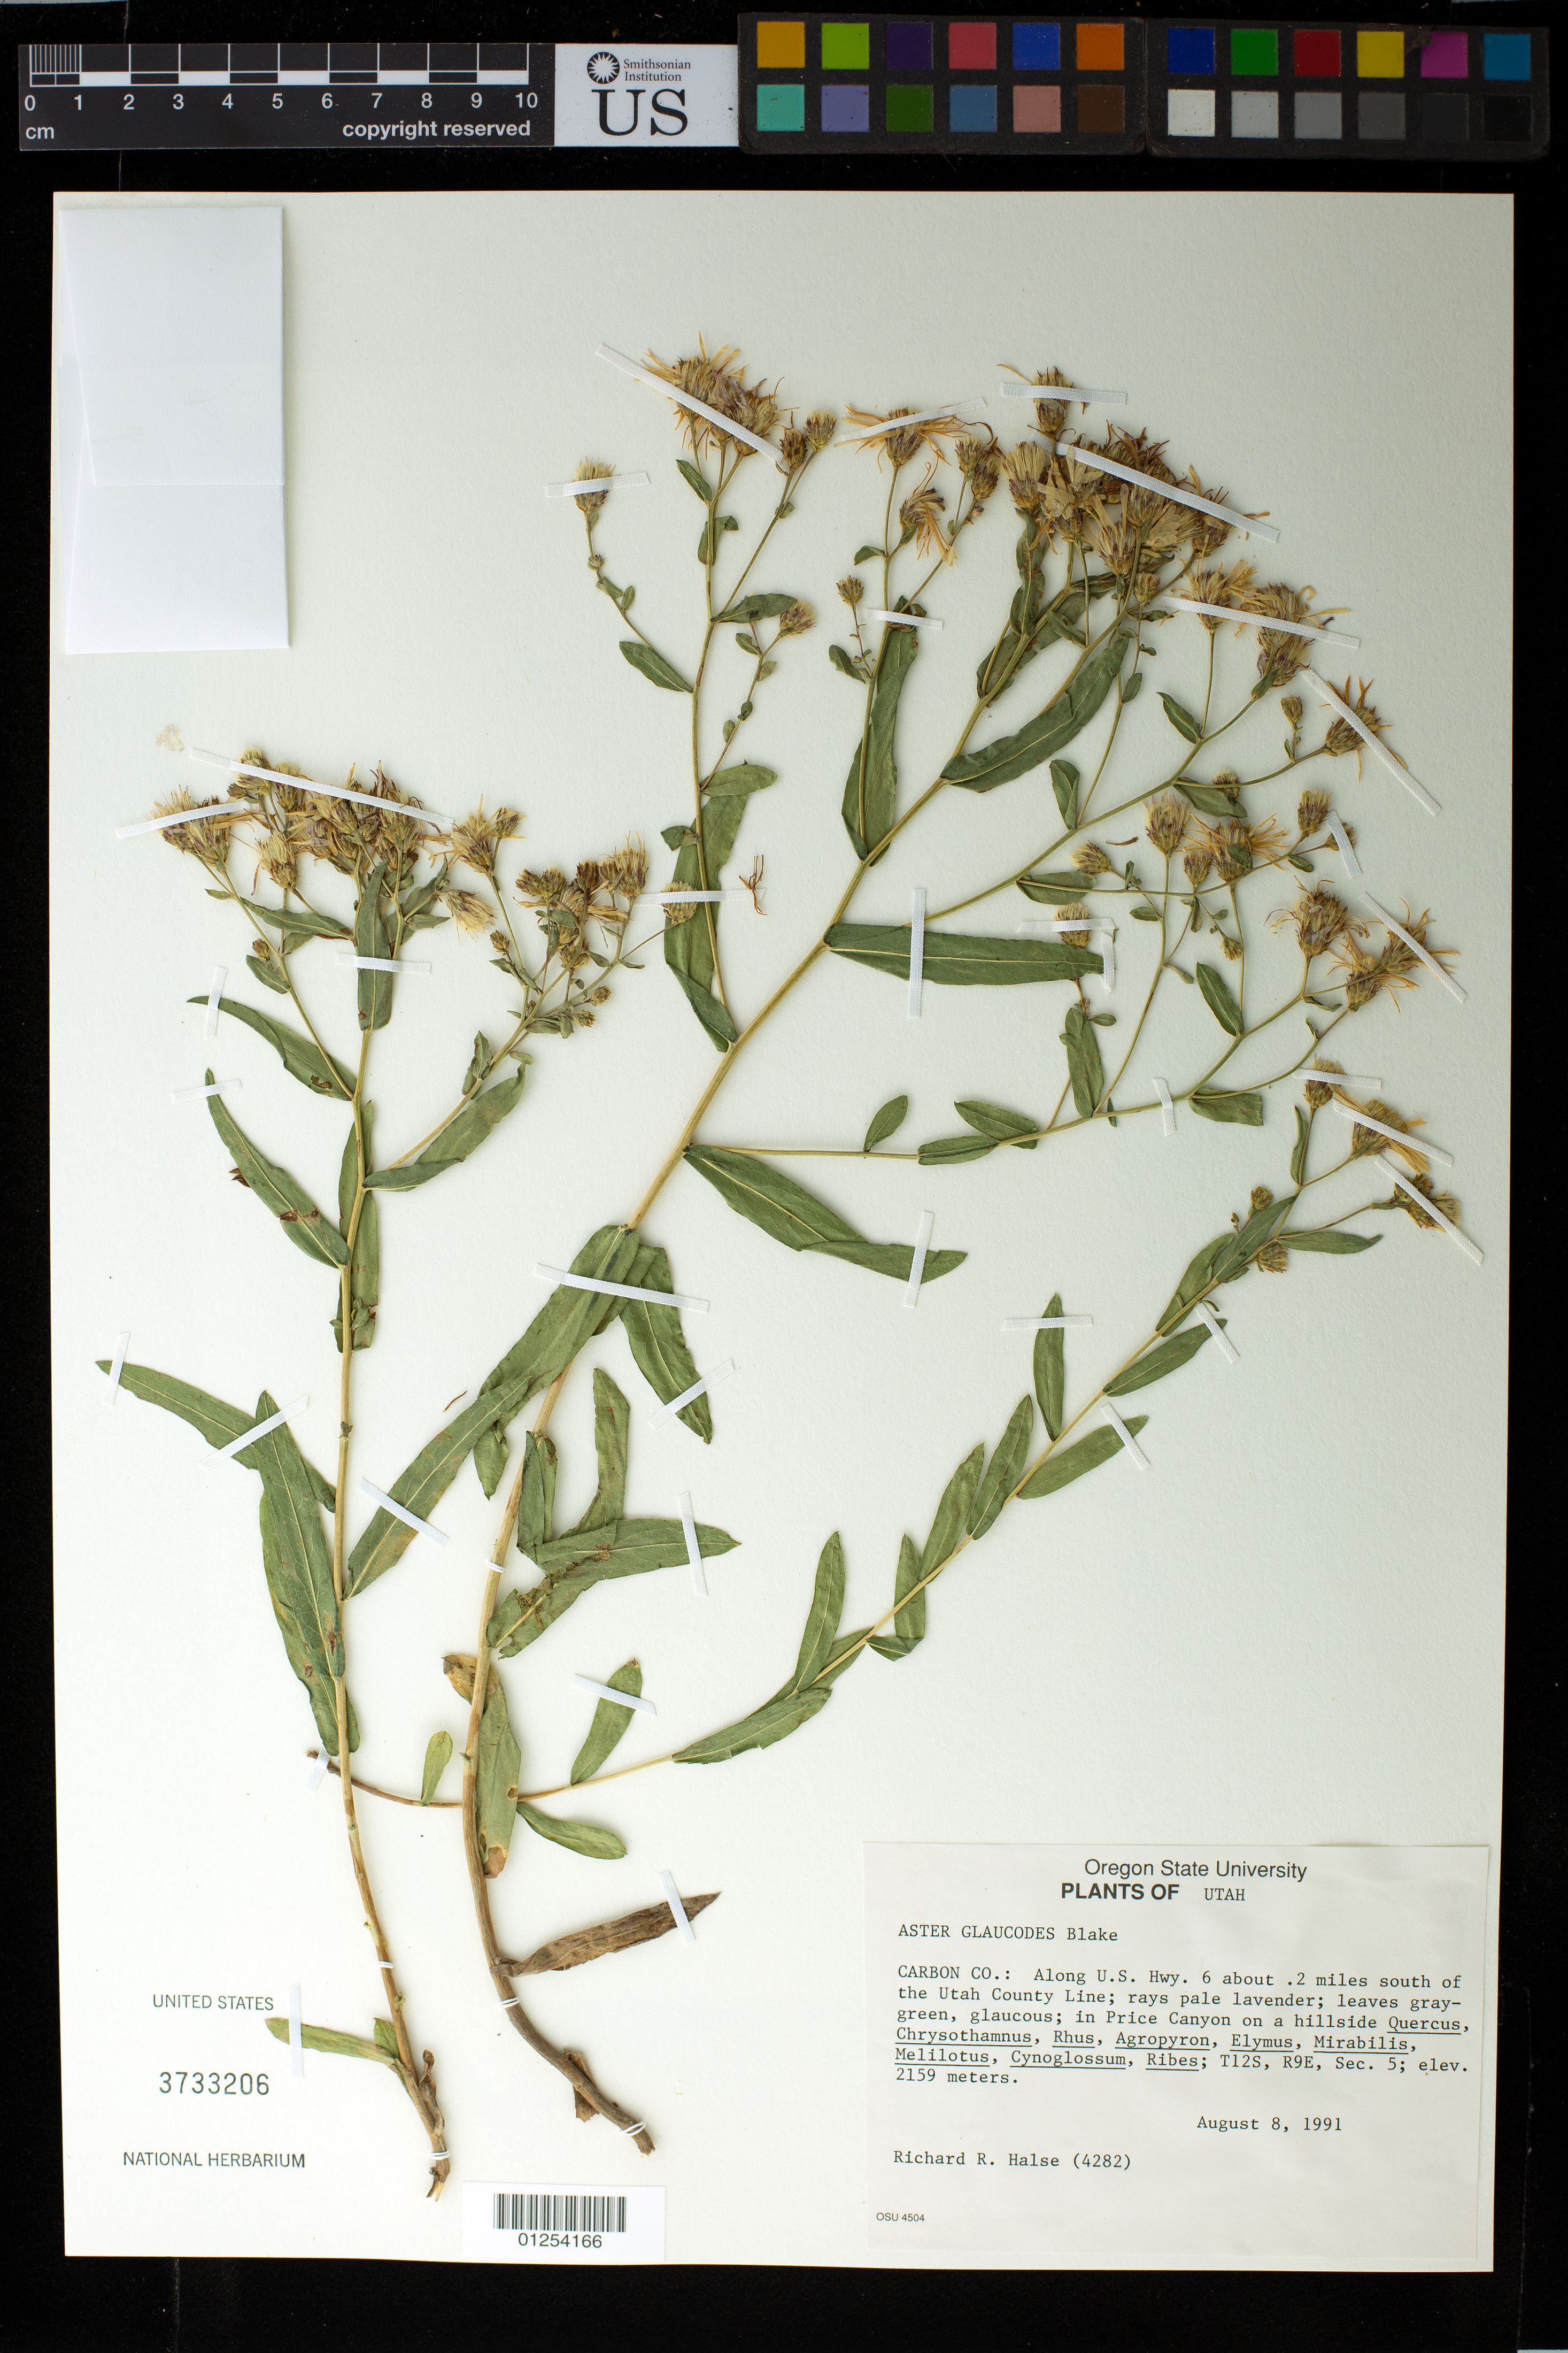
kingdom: Plantae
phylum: Tracheophyta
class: Magnoliopsida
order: Asterales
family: Asteraceae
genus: Herrickia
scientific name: Herrickia glauca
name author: (Nutt.) Brouillet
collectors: R. Halse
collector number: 4282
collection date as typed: Aug 8 1991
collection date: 1991-08-08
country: United States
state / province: Utah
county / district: Carbon County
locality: Along U.S. Hwy. 6 about .2 miles south of the Utah County Line; rays pale lavender; leaves gray-green, glaucous; in Price Canyon on a hillside. T12S, R9E, Sec. 5.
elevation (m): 2159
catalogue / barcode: US 3733206